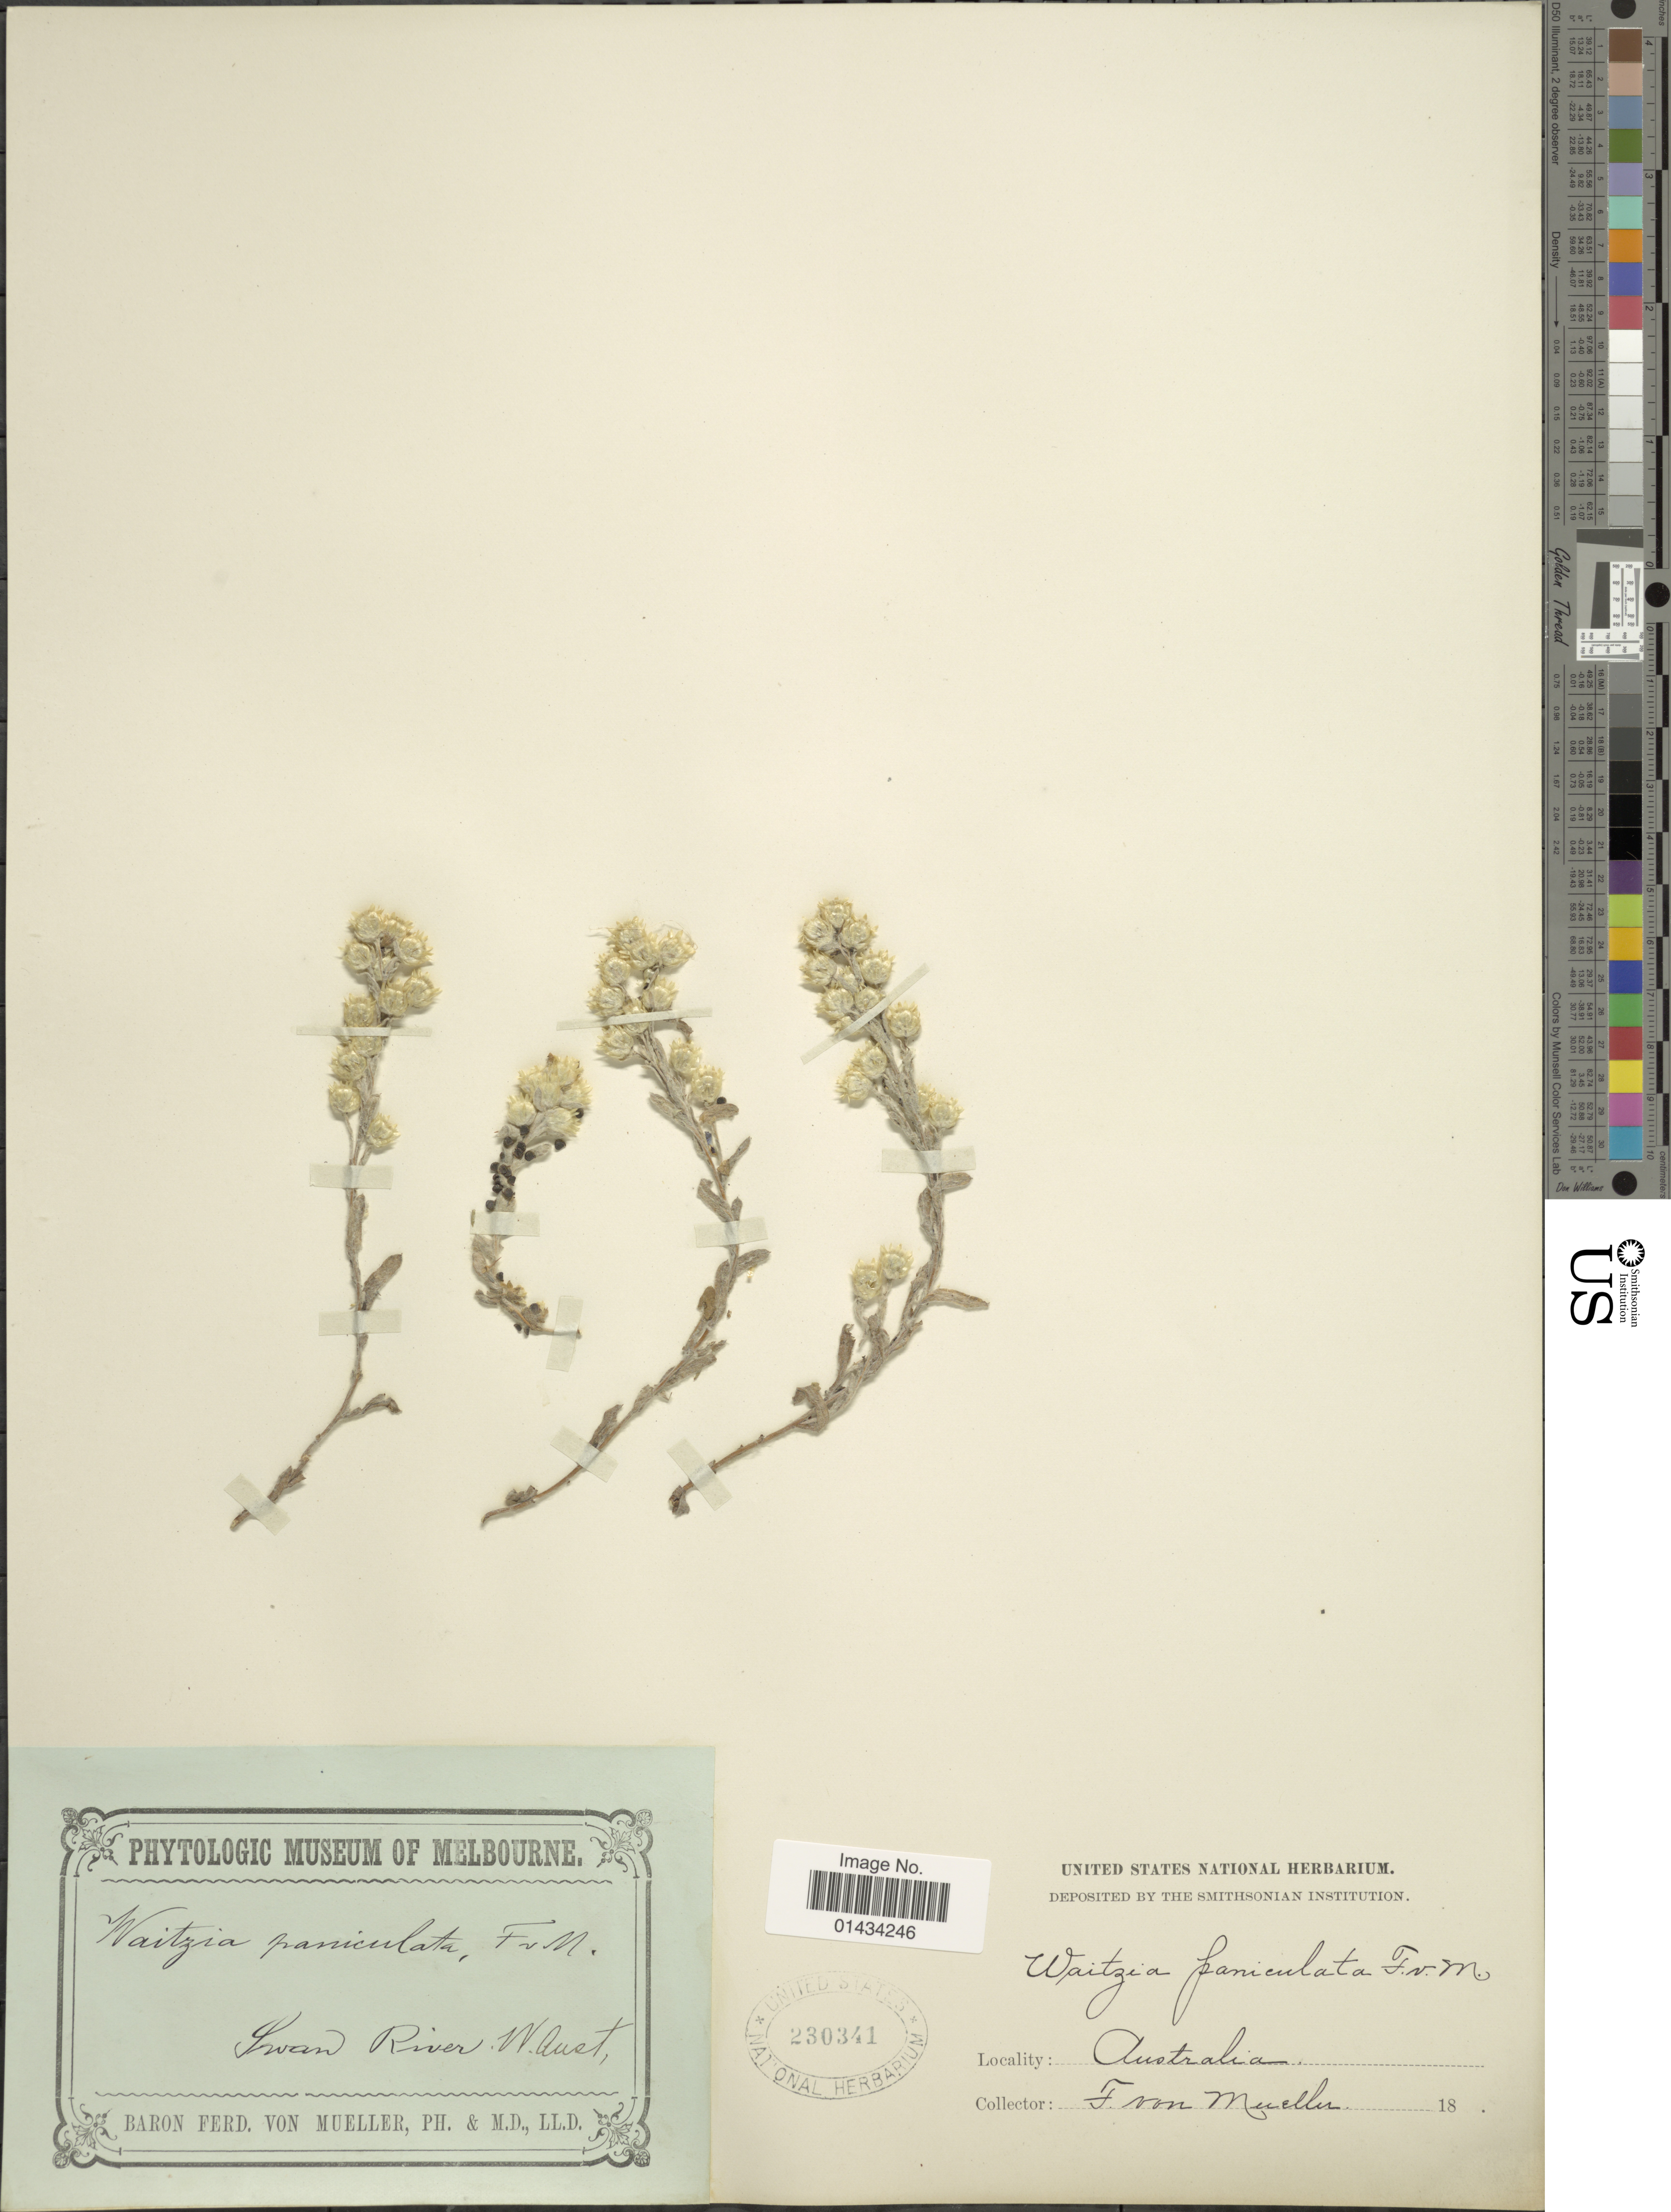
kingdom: Plantae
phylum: Tracheophyta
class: Magnoliopsida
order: Asterales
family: Asteraceae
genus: Waitzia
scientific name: Waitzia paniculata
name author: F. Muell. ex Benth.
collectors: F. von Mueller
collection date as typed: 18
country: Australia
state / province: Western Australia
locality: Swan River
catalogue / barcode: US 230341